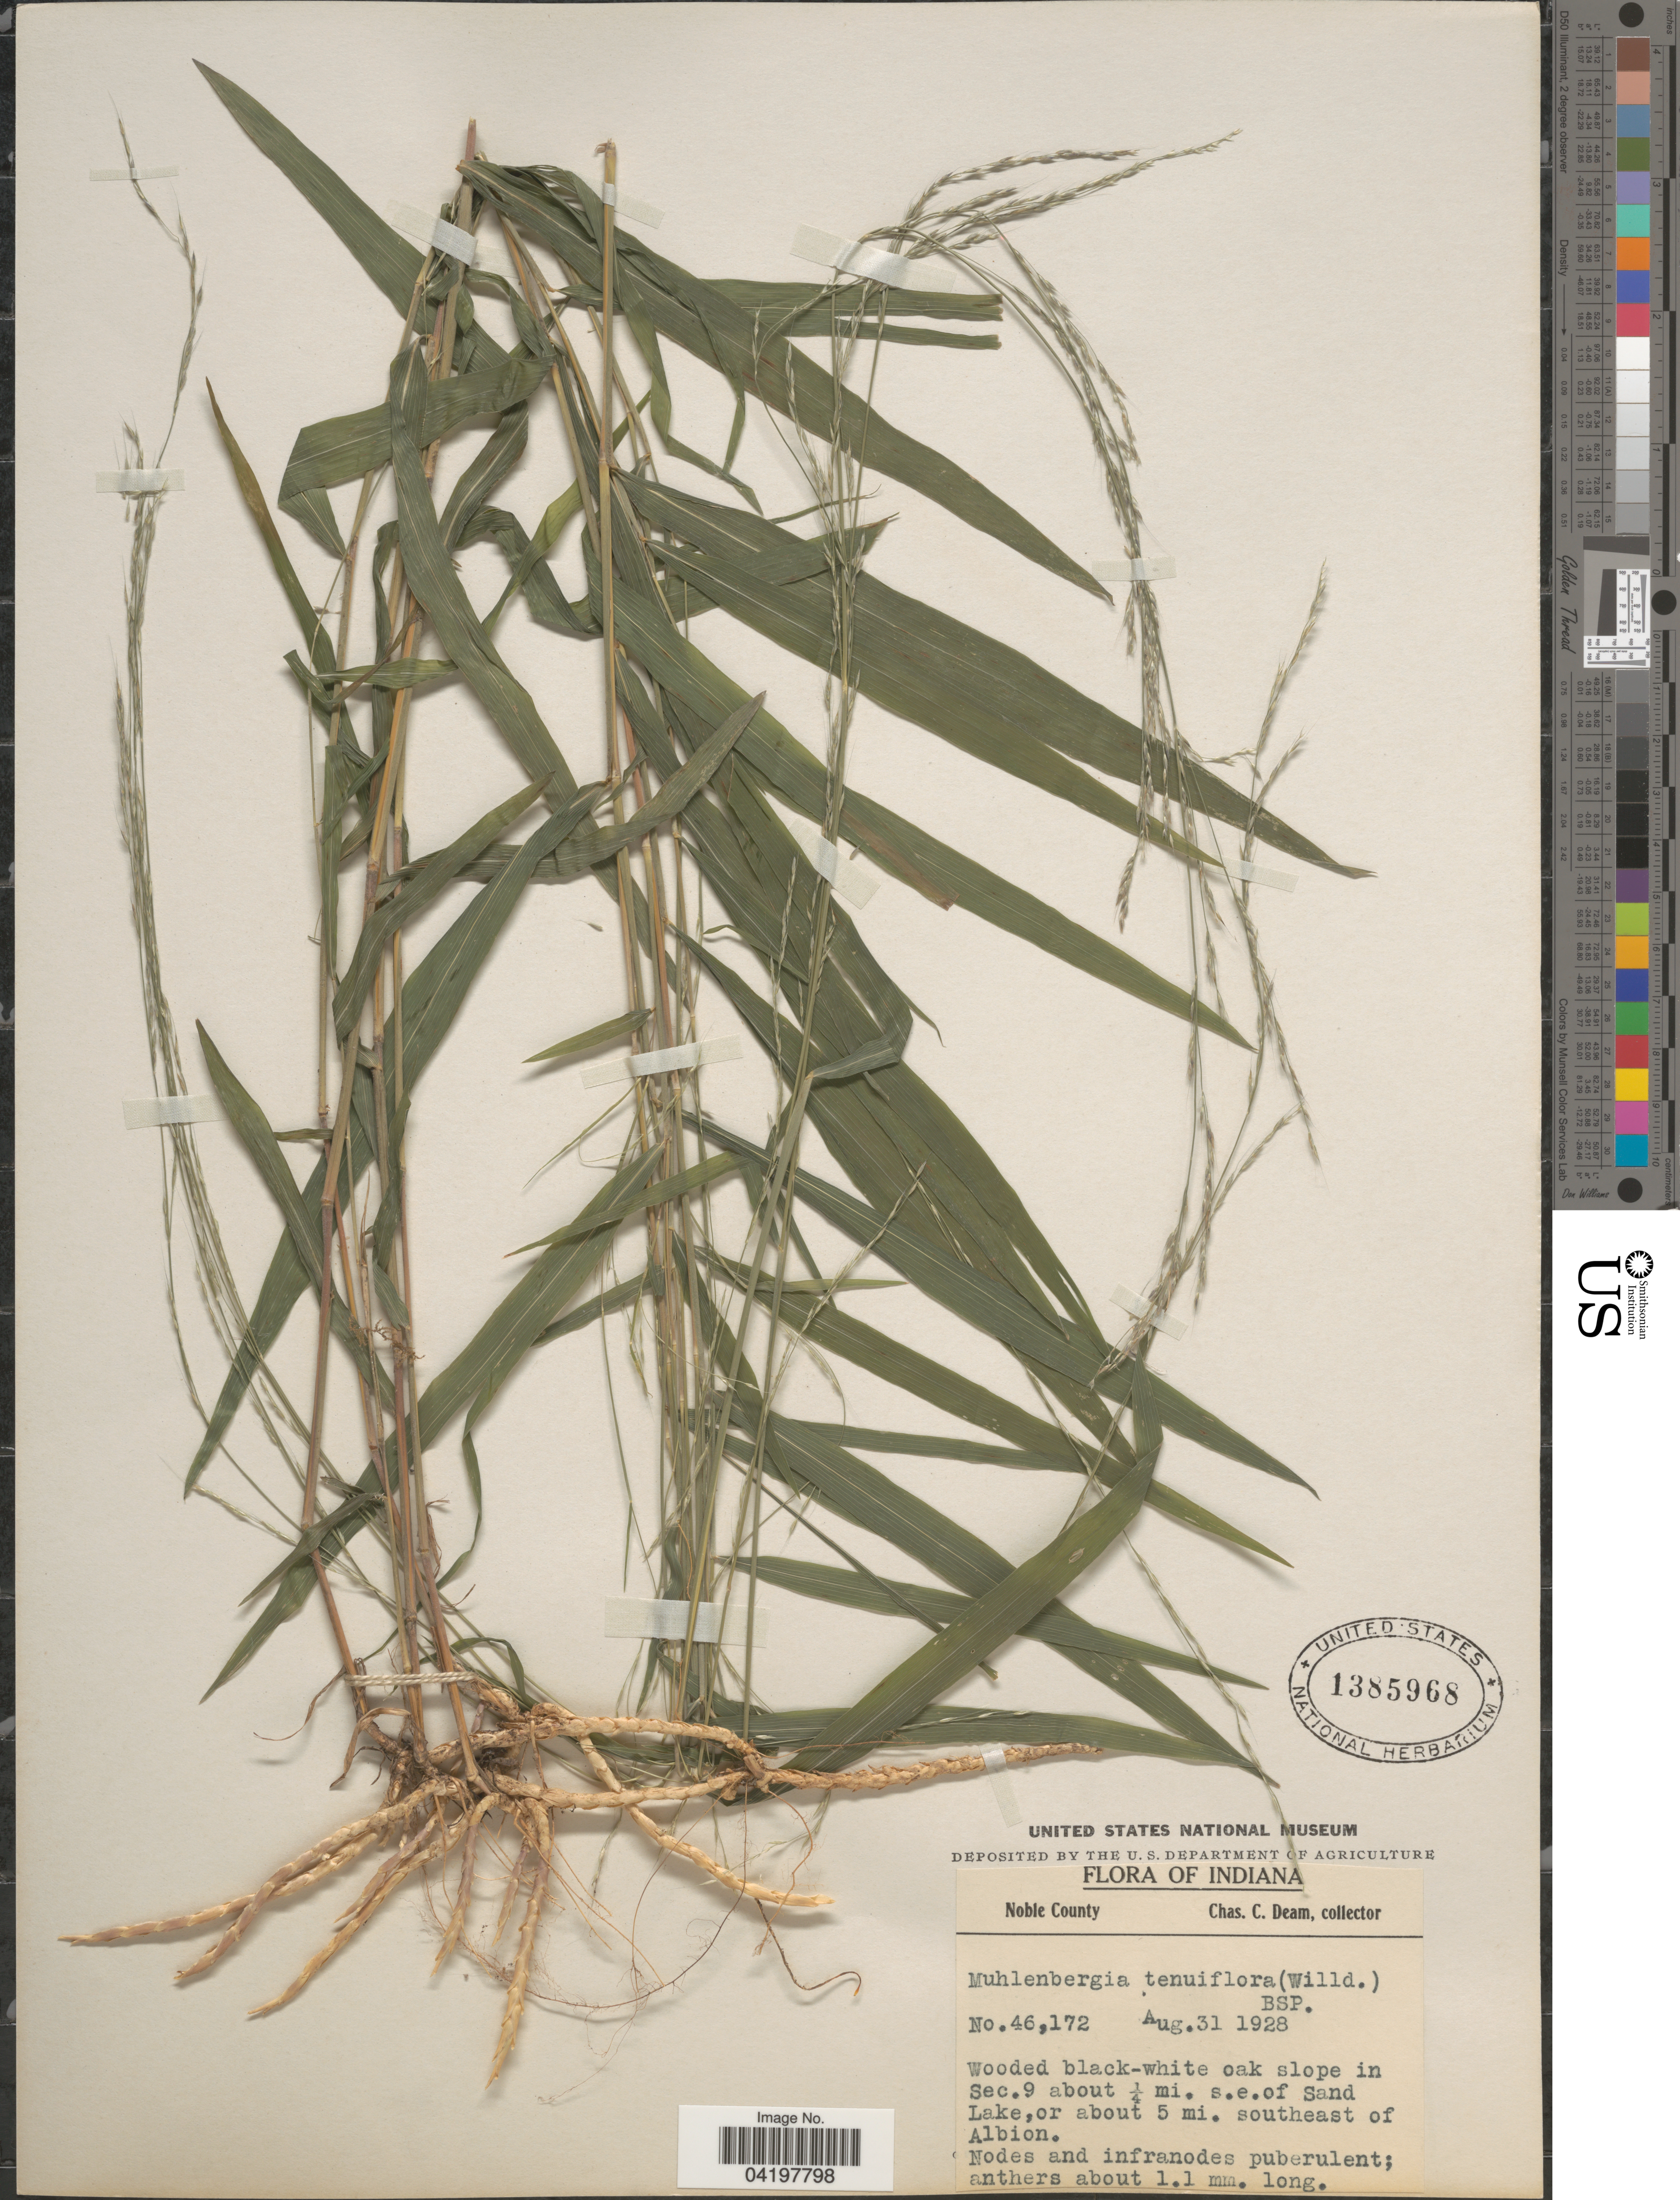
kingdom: Plantae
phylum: Tracheophyta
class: Liliopsida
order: Poales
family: Poaceae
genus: Muhlenbergia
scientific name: Muhlenbergia tenuiflora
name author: (Willd.) Britton, Stearns & Poggenb.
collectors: C. C. Deam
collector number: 46172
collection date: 1928-08-31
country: United States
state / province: Indiana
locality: Noble County. Wooded black-white oak slope in Sec. 9 about ¼ mi. s.e. of Sand Lake, or about 5 mi. southeast of Albion.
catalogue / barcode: US 1385968